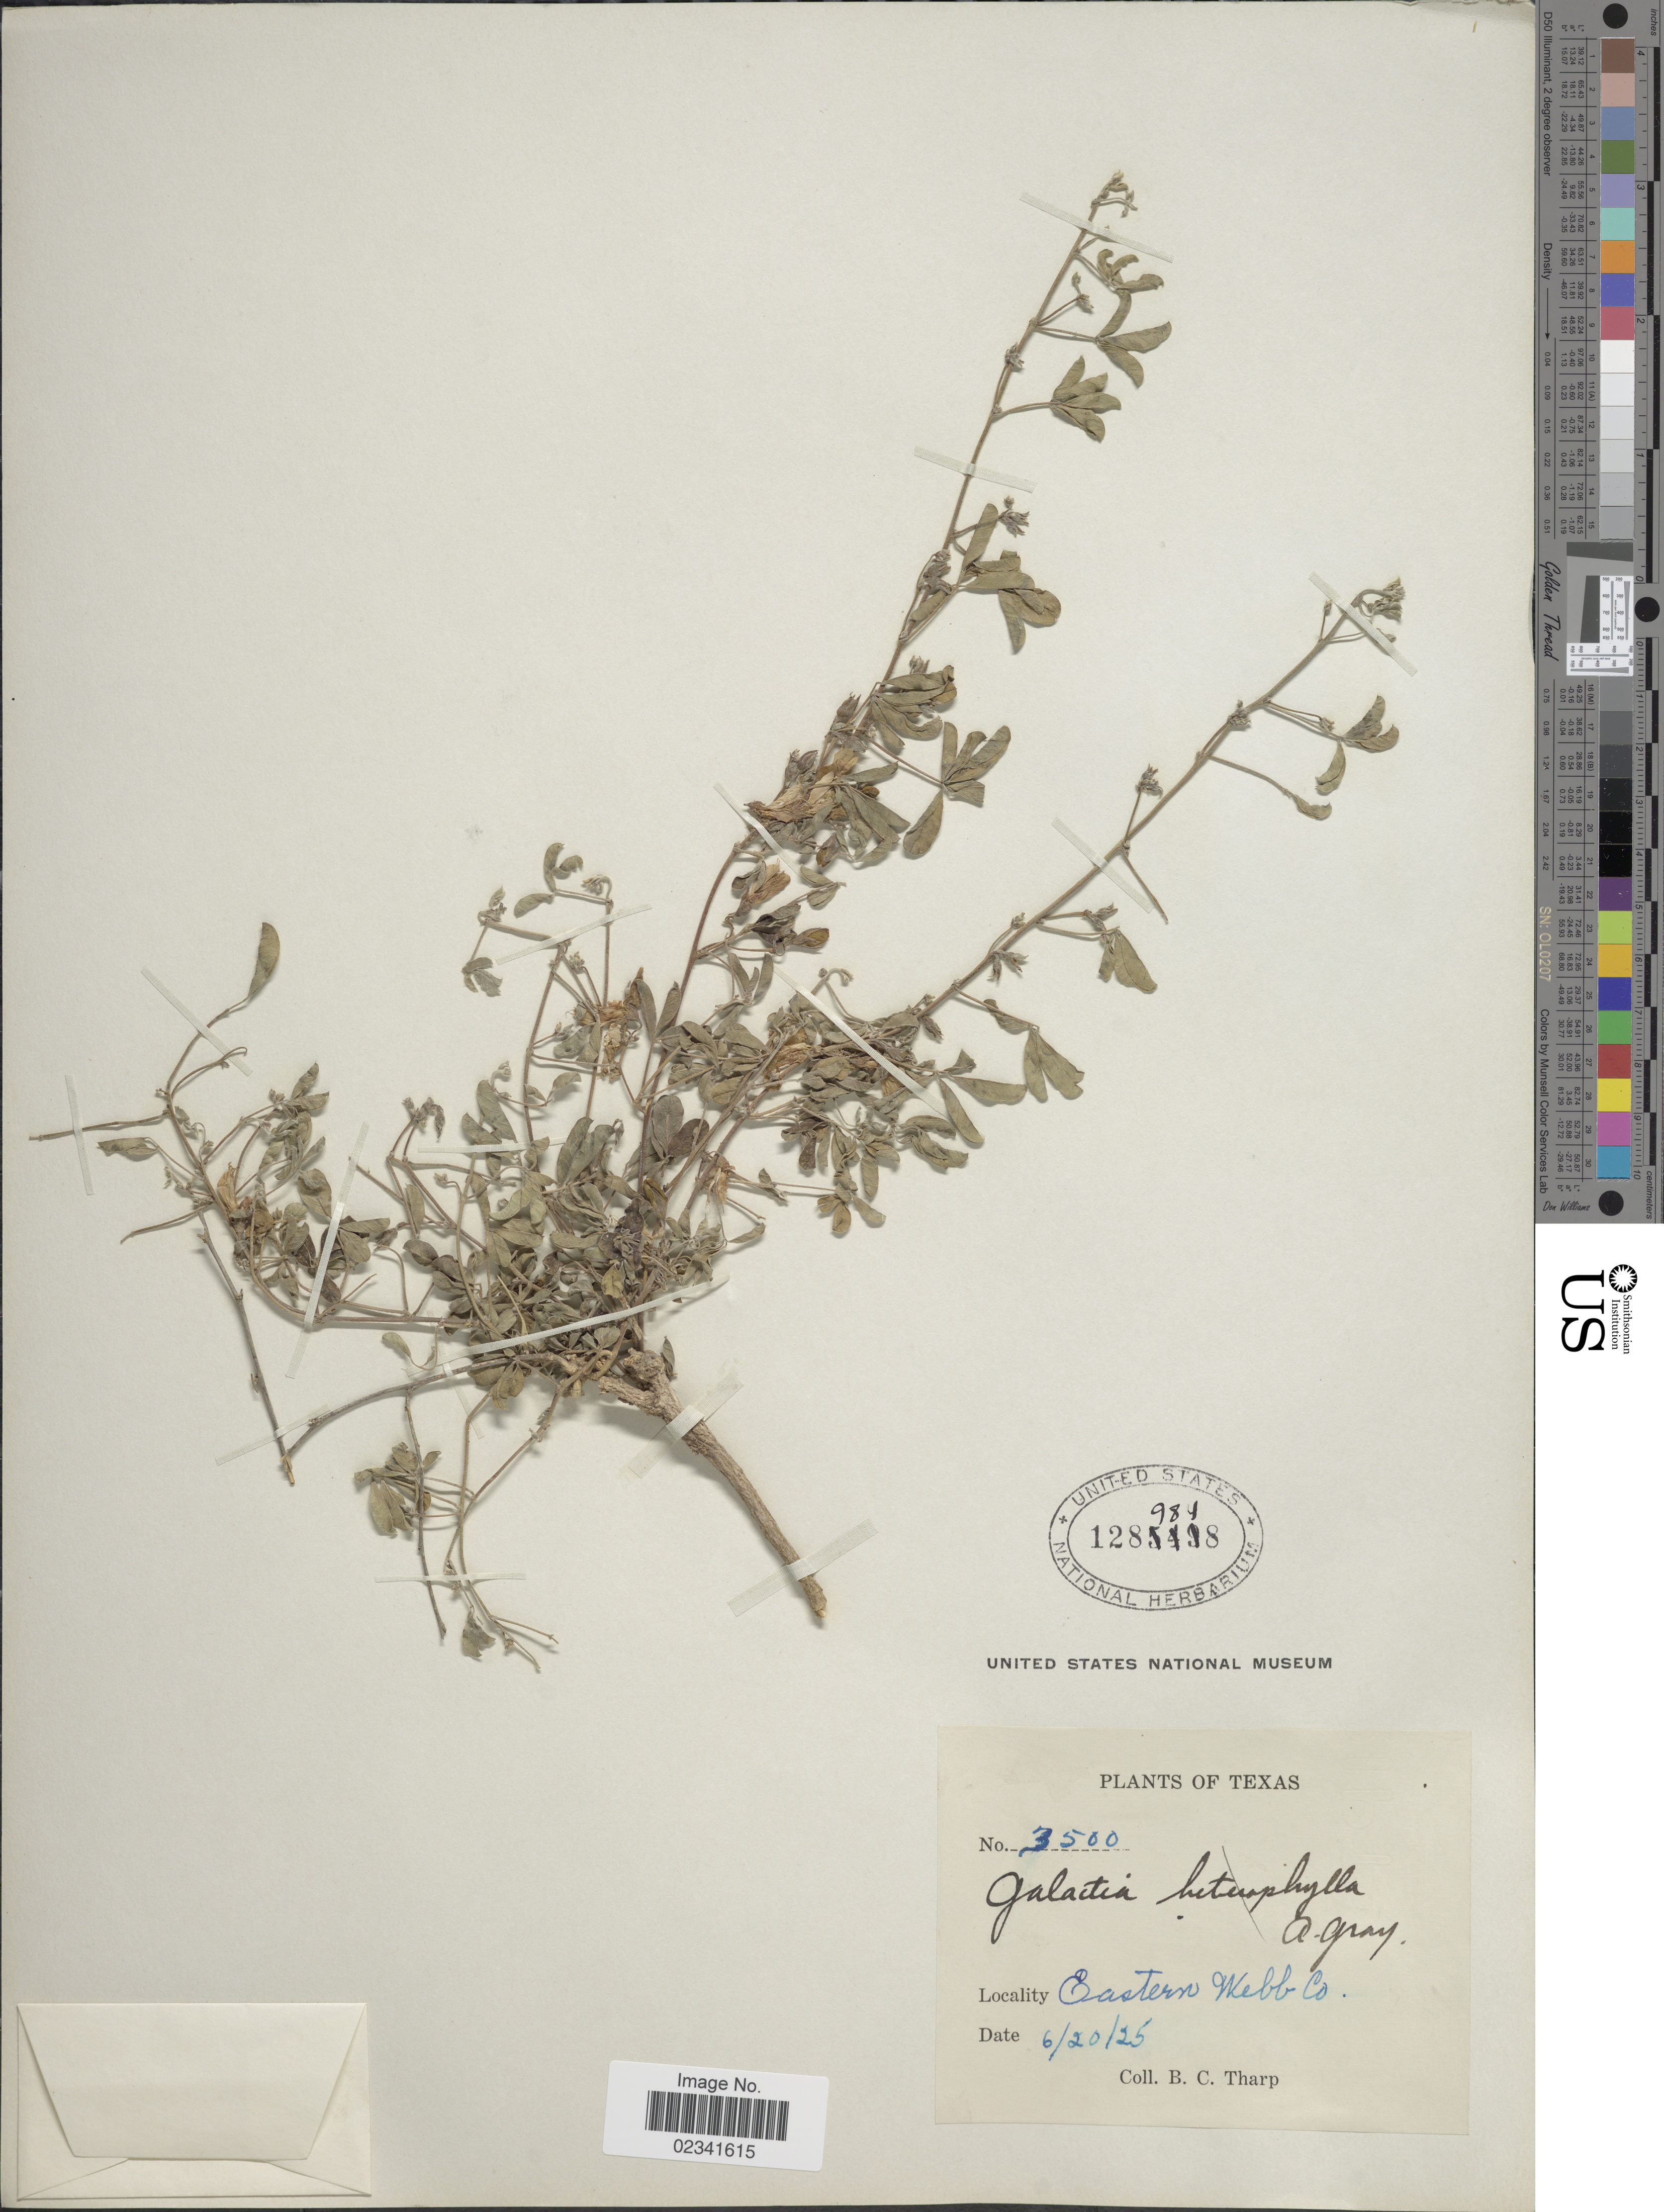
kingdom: Plantae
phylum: Tracheophyta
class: Magnoliopsida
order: Fabales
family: Fabaceae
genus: Galactia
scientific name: Galactia grayi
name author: Vail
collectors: B. C. Tharp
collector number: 3500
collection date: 1925-06-20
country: United States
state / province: Texas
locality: Eastern Webb Co.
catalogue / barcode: US 1289848